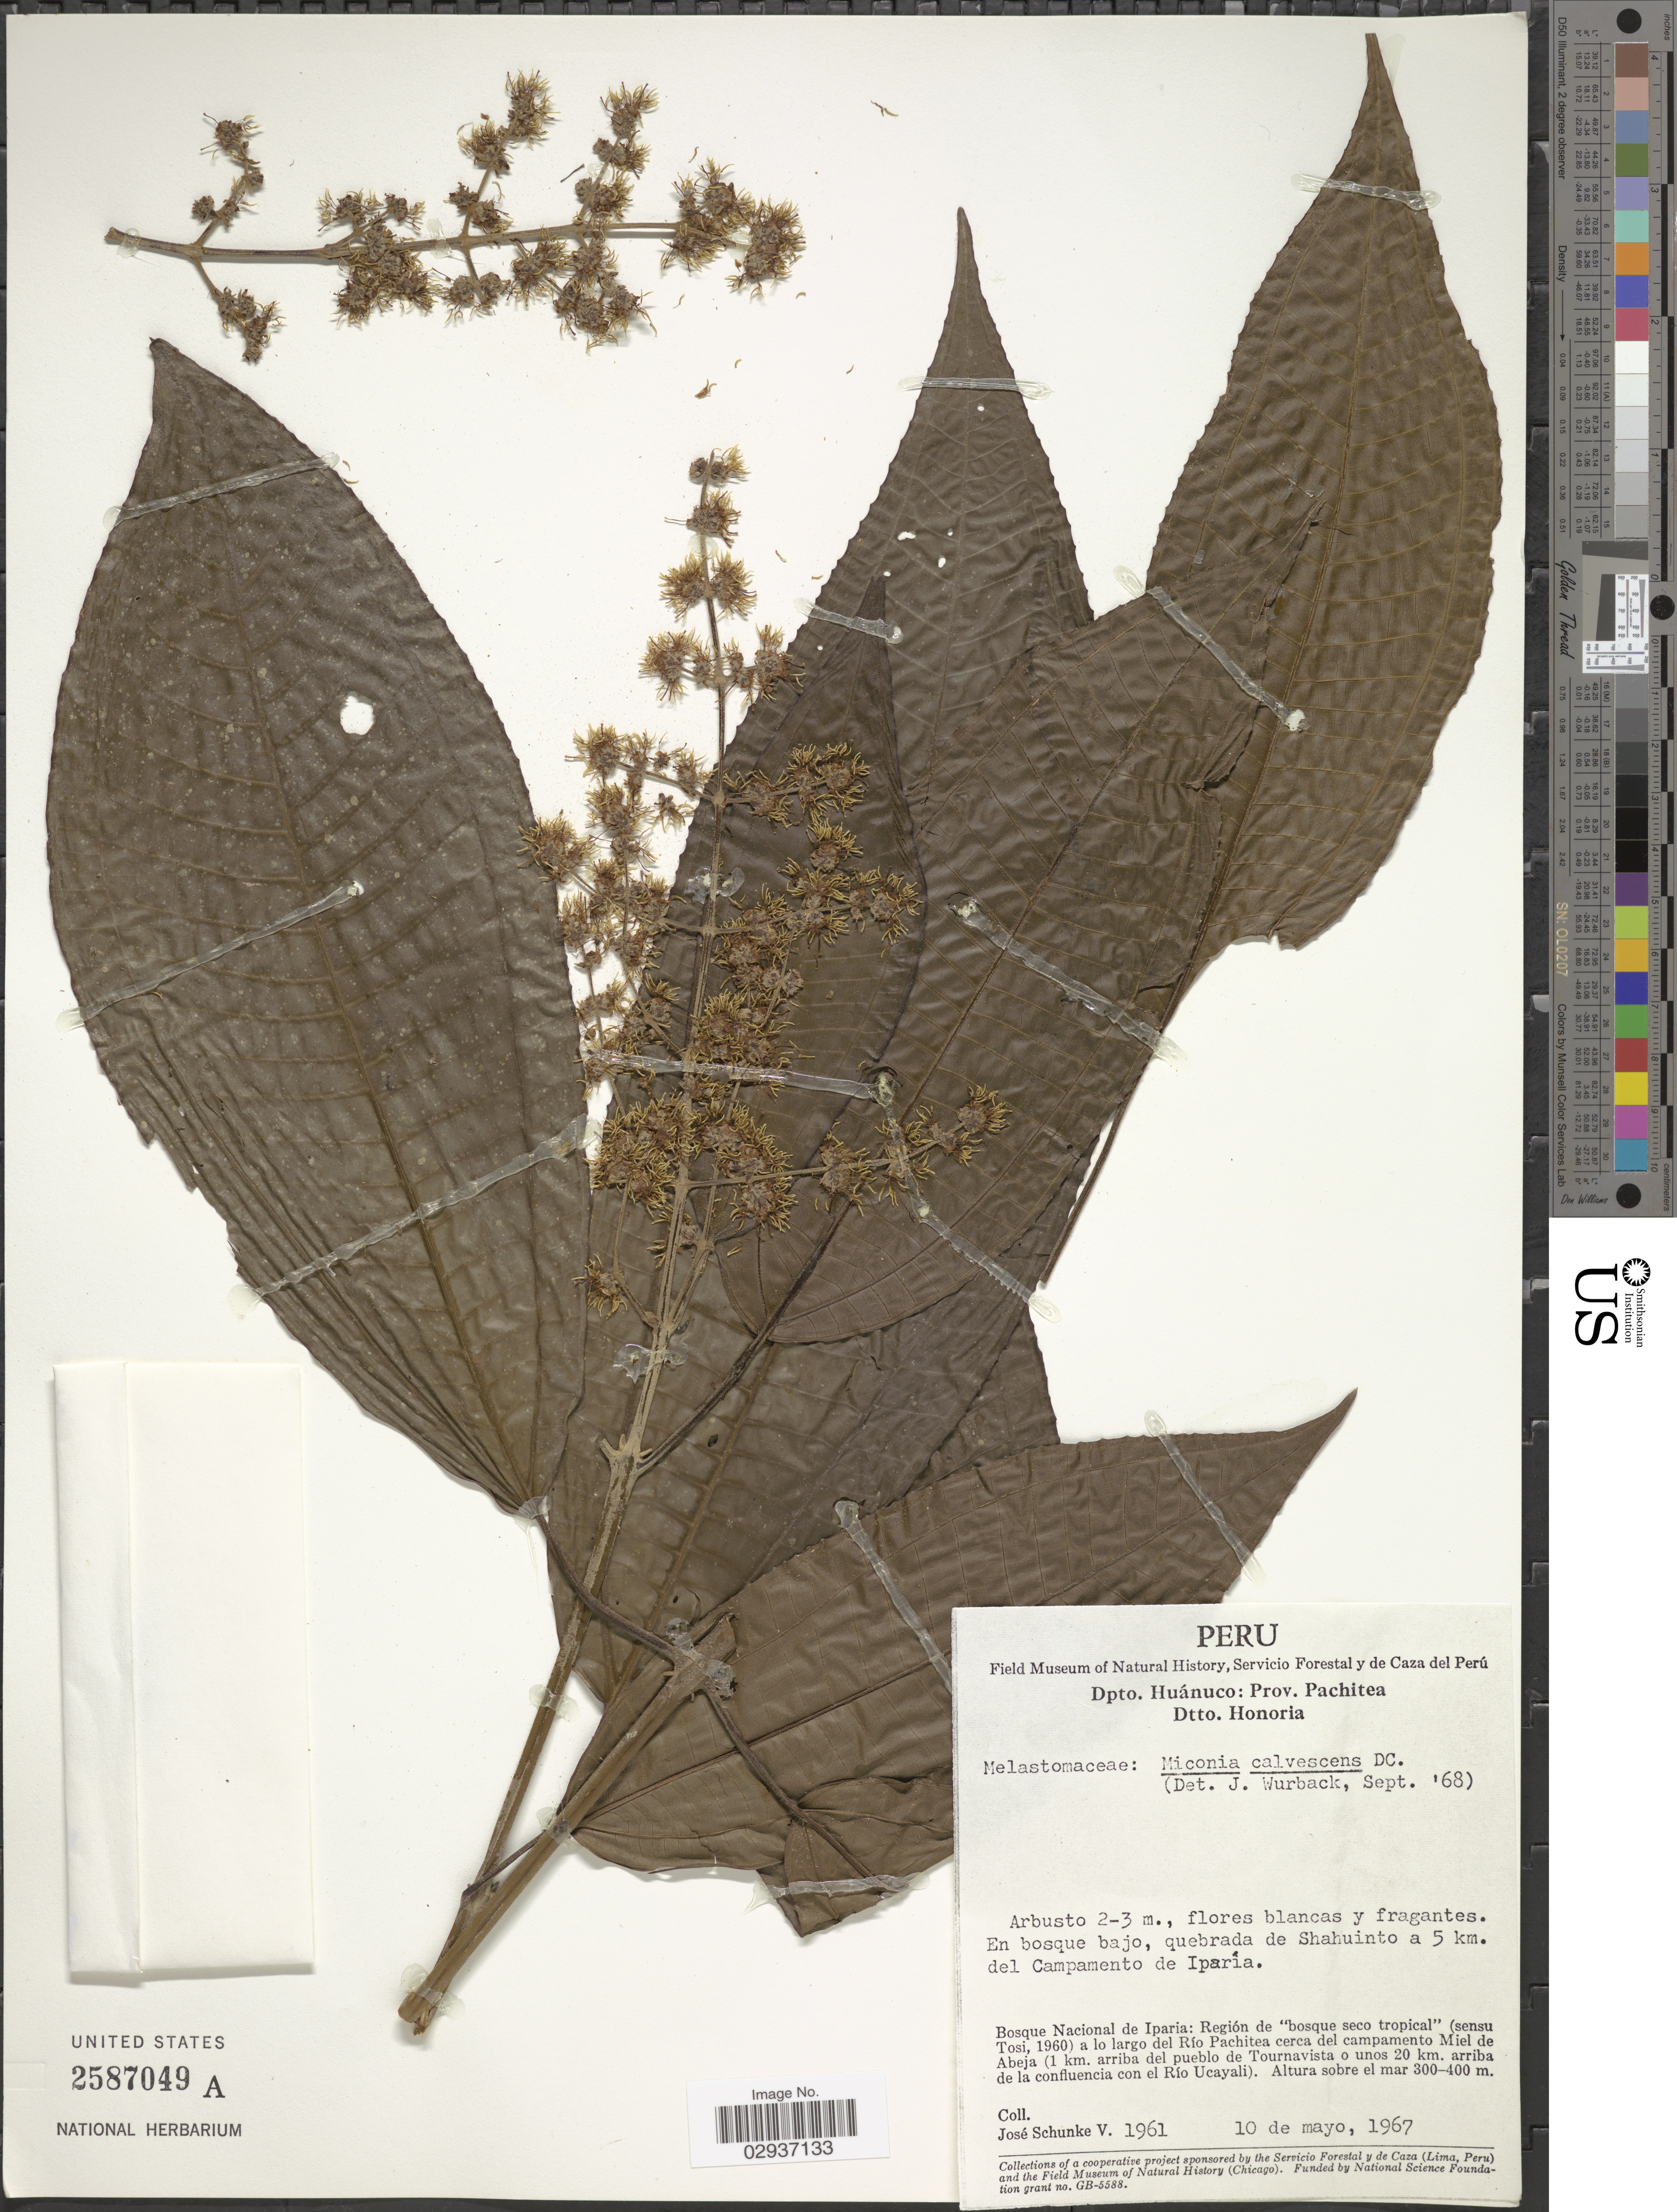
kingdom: Plantae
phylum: Tracheophyta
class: Magnoliopsida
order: Myrtales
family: Melastomataceae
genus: Miconia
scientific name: Miconia calvescens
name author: DC.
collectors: J. Schunke Vigo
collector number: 1961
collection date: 1967-05-10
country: Peru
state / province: Huánuco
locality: Dpto. Huánuco: Prov. Pachitea. Dtto. Honoria. En bosque bajo, quebrada de Shahuinto a 5 km. del Campamento de Iparía. Bosque Nacional de Iparia: Región de "bosque seco tropical" (sensu Tosi, 1960) a lo largo del Río Pachitea cerca del campamento Miel de Abeja (1 km. arriba del pueblo de Tournavista o unos 20 km. arriba de la confluencia con el Río Ucayali).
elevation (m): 300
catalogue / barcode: US 2587049A